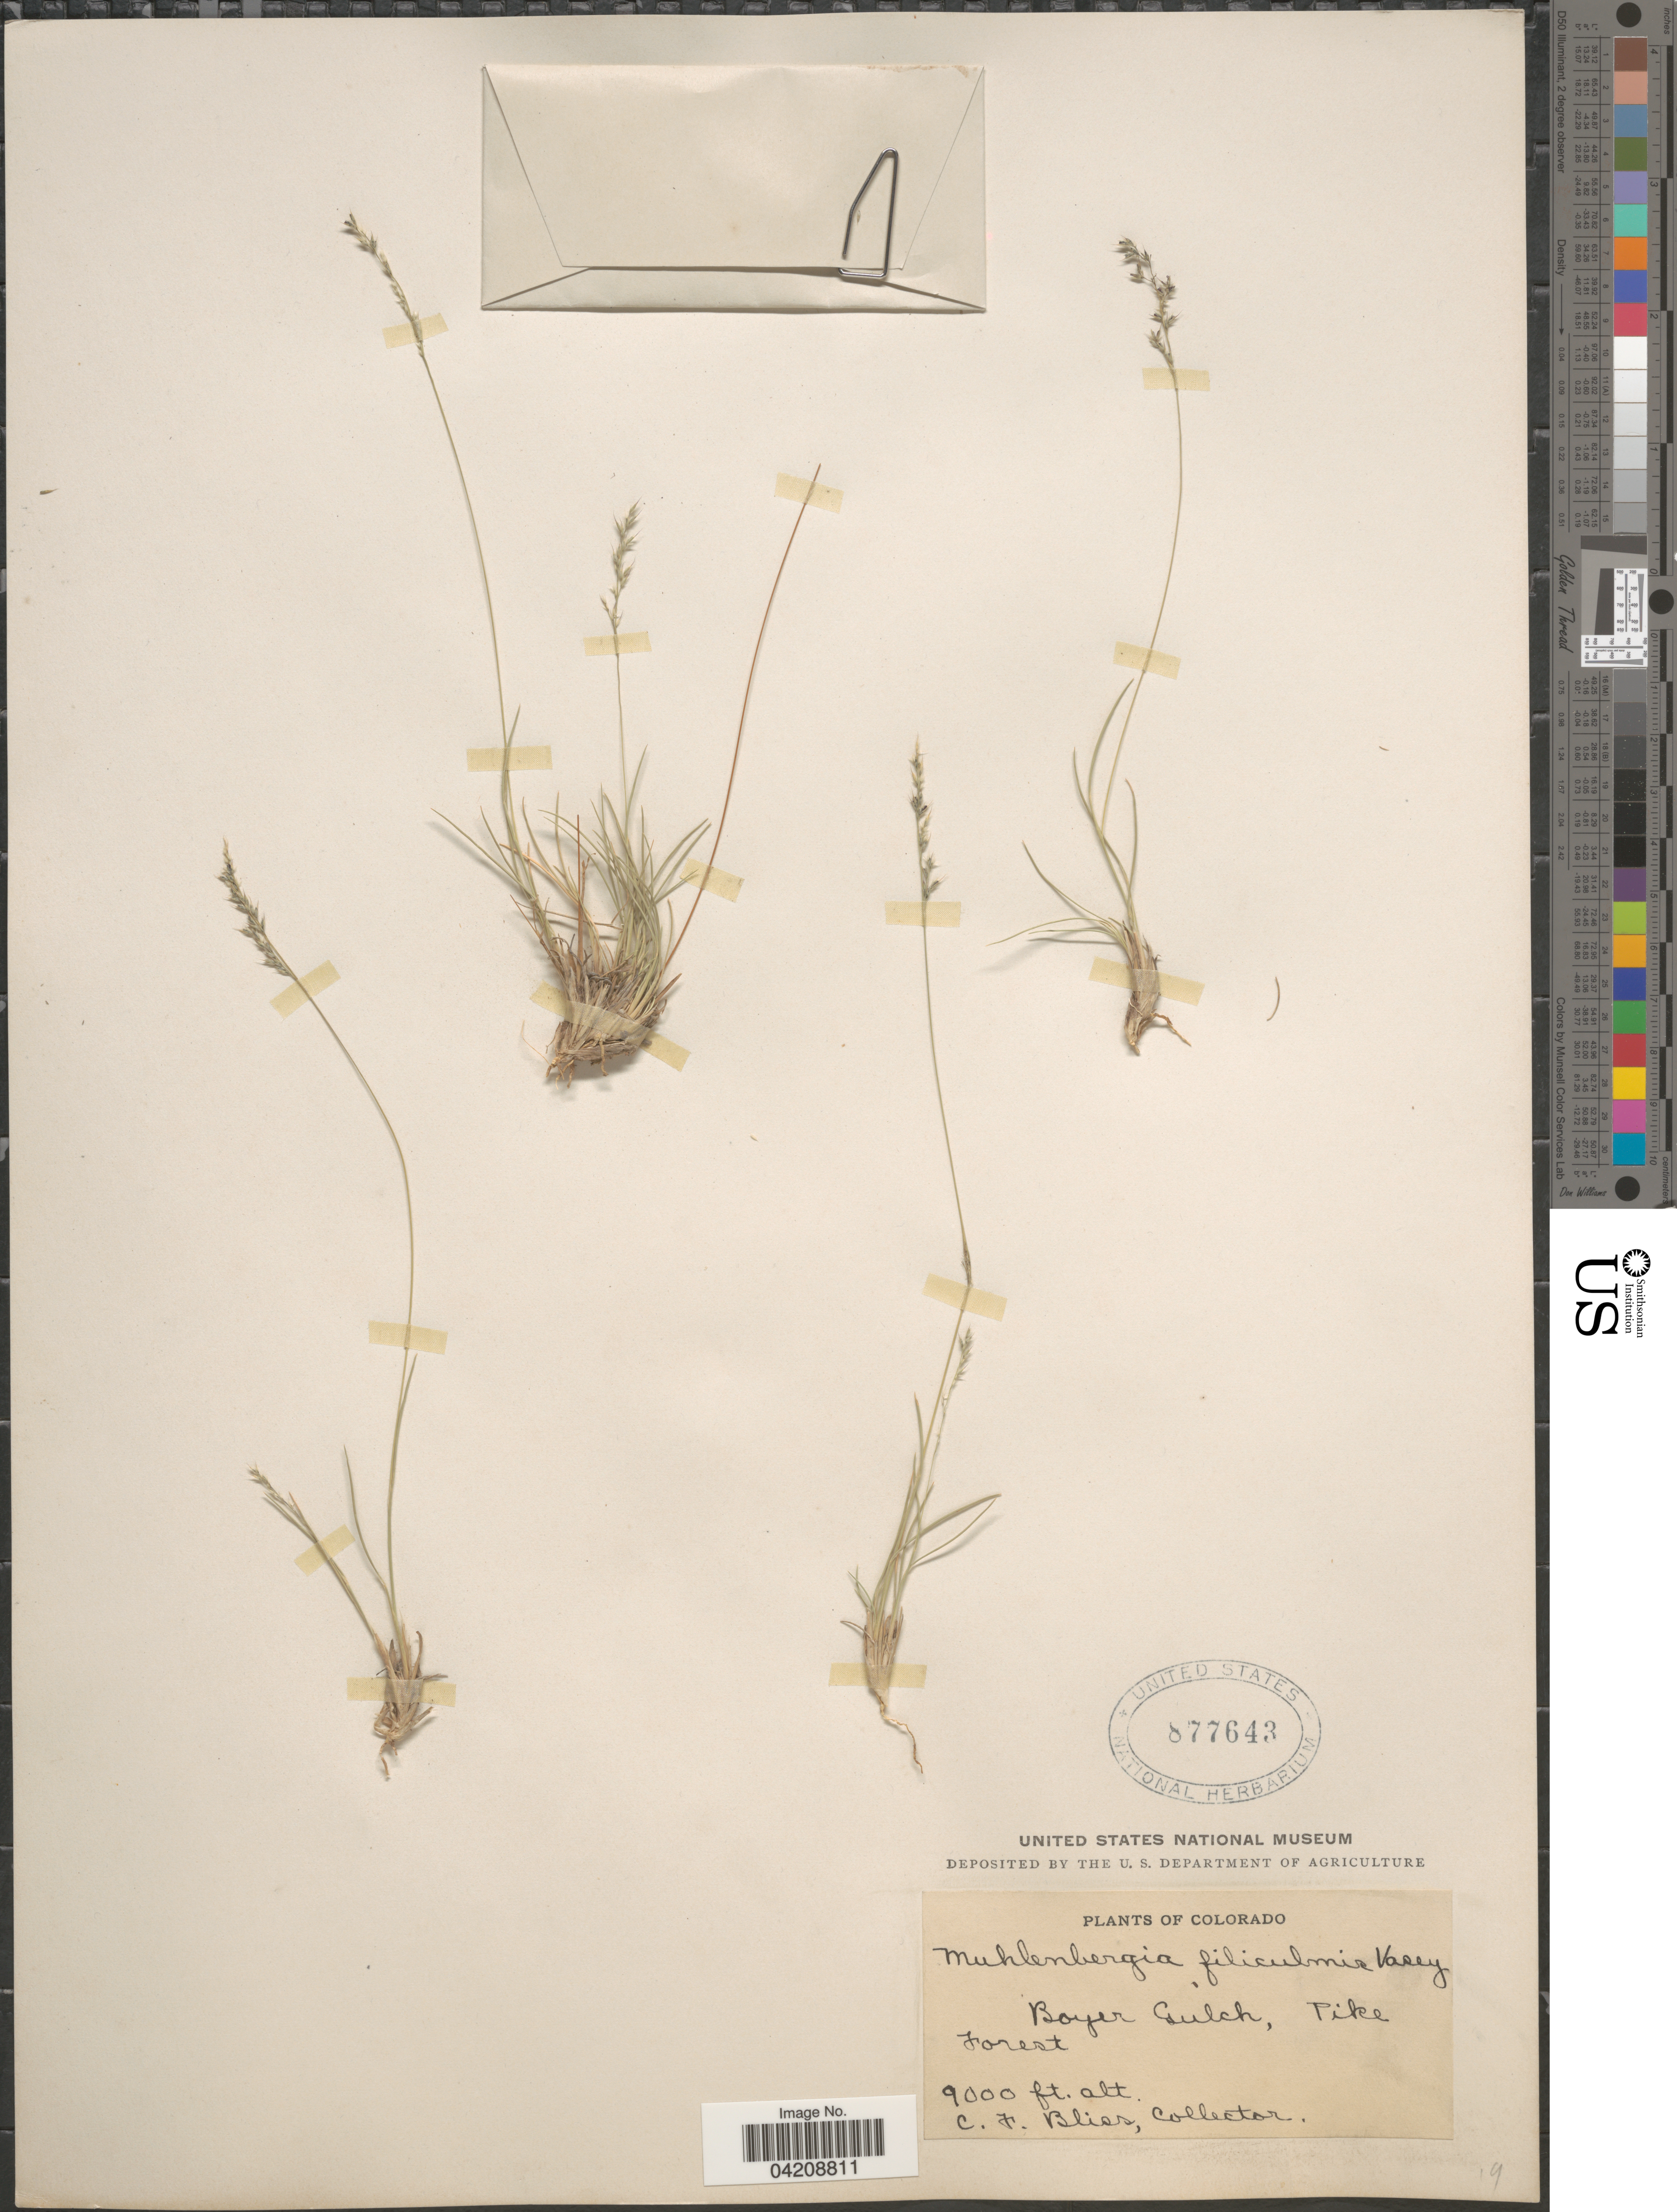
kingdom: Plantae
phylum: Tracheophyta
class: Liliopsida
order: Poales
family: Poaceae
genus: Muhlenbergia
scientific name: Muhlenbergia filiculmis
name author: Vasey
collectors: C. Bliss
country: United States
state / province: Colorado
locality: Boyer Gulch, Pike Forest.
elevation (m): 2743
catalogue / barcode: US 877643